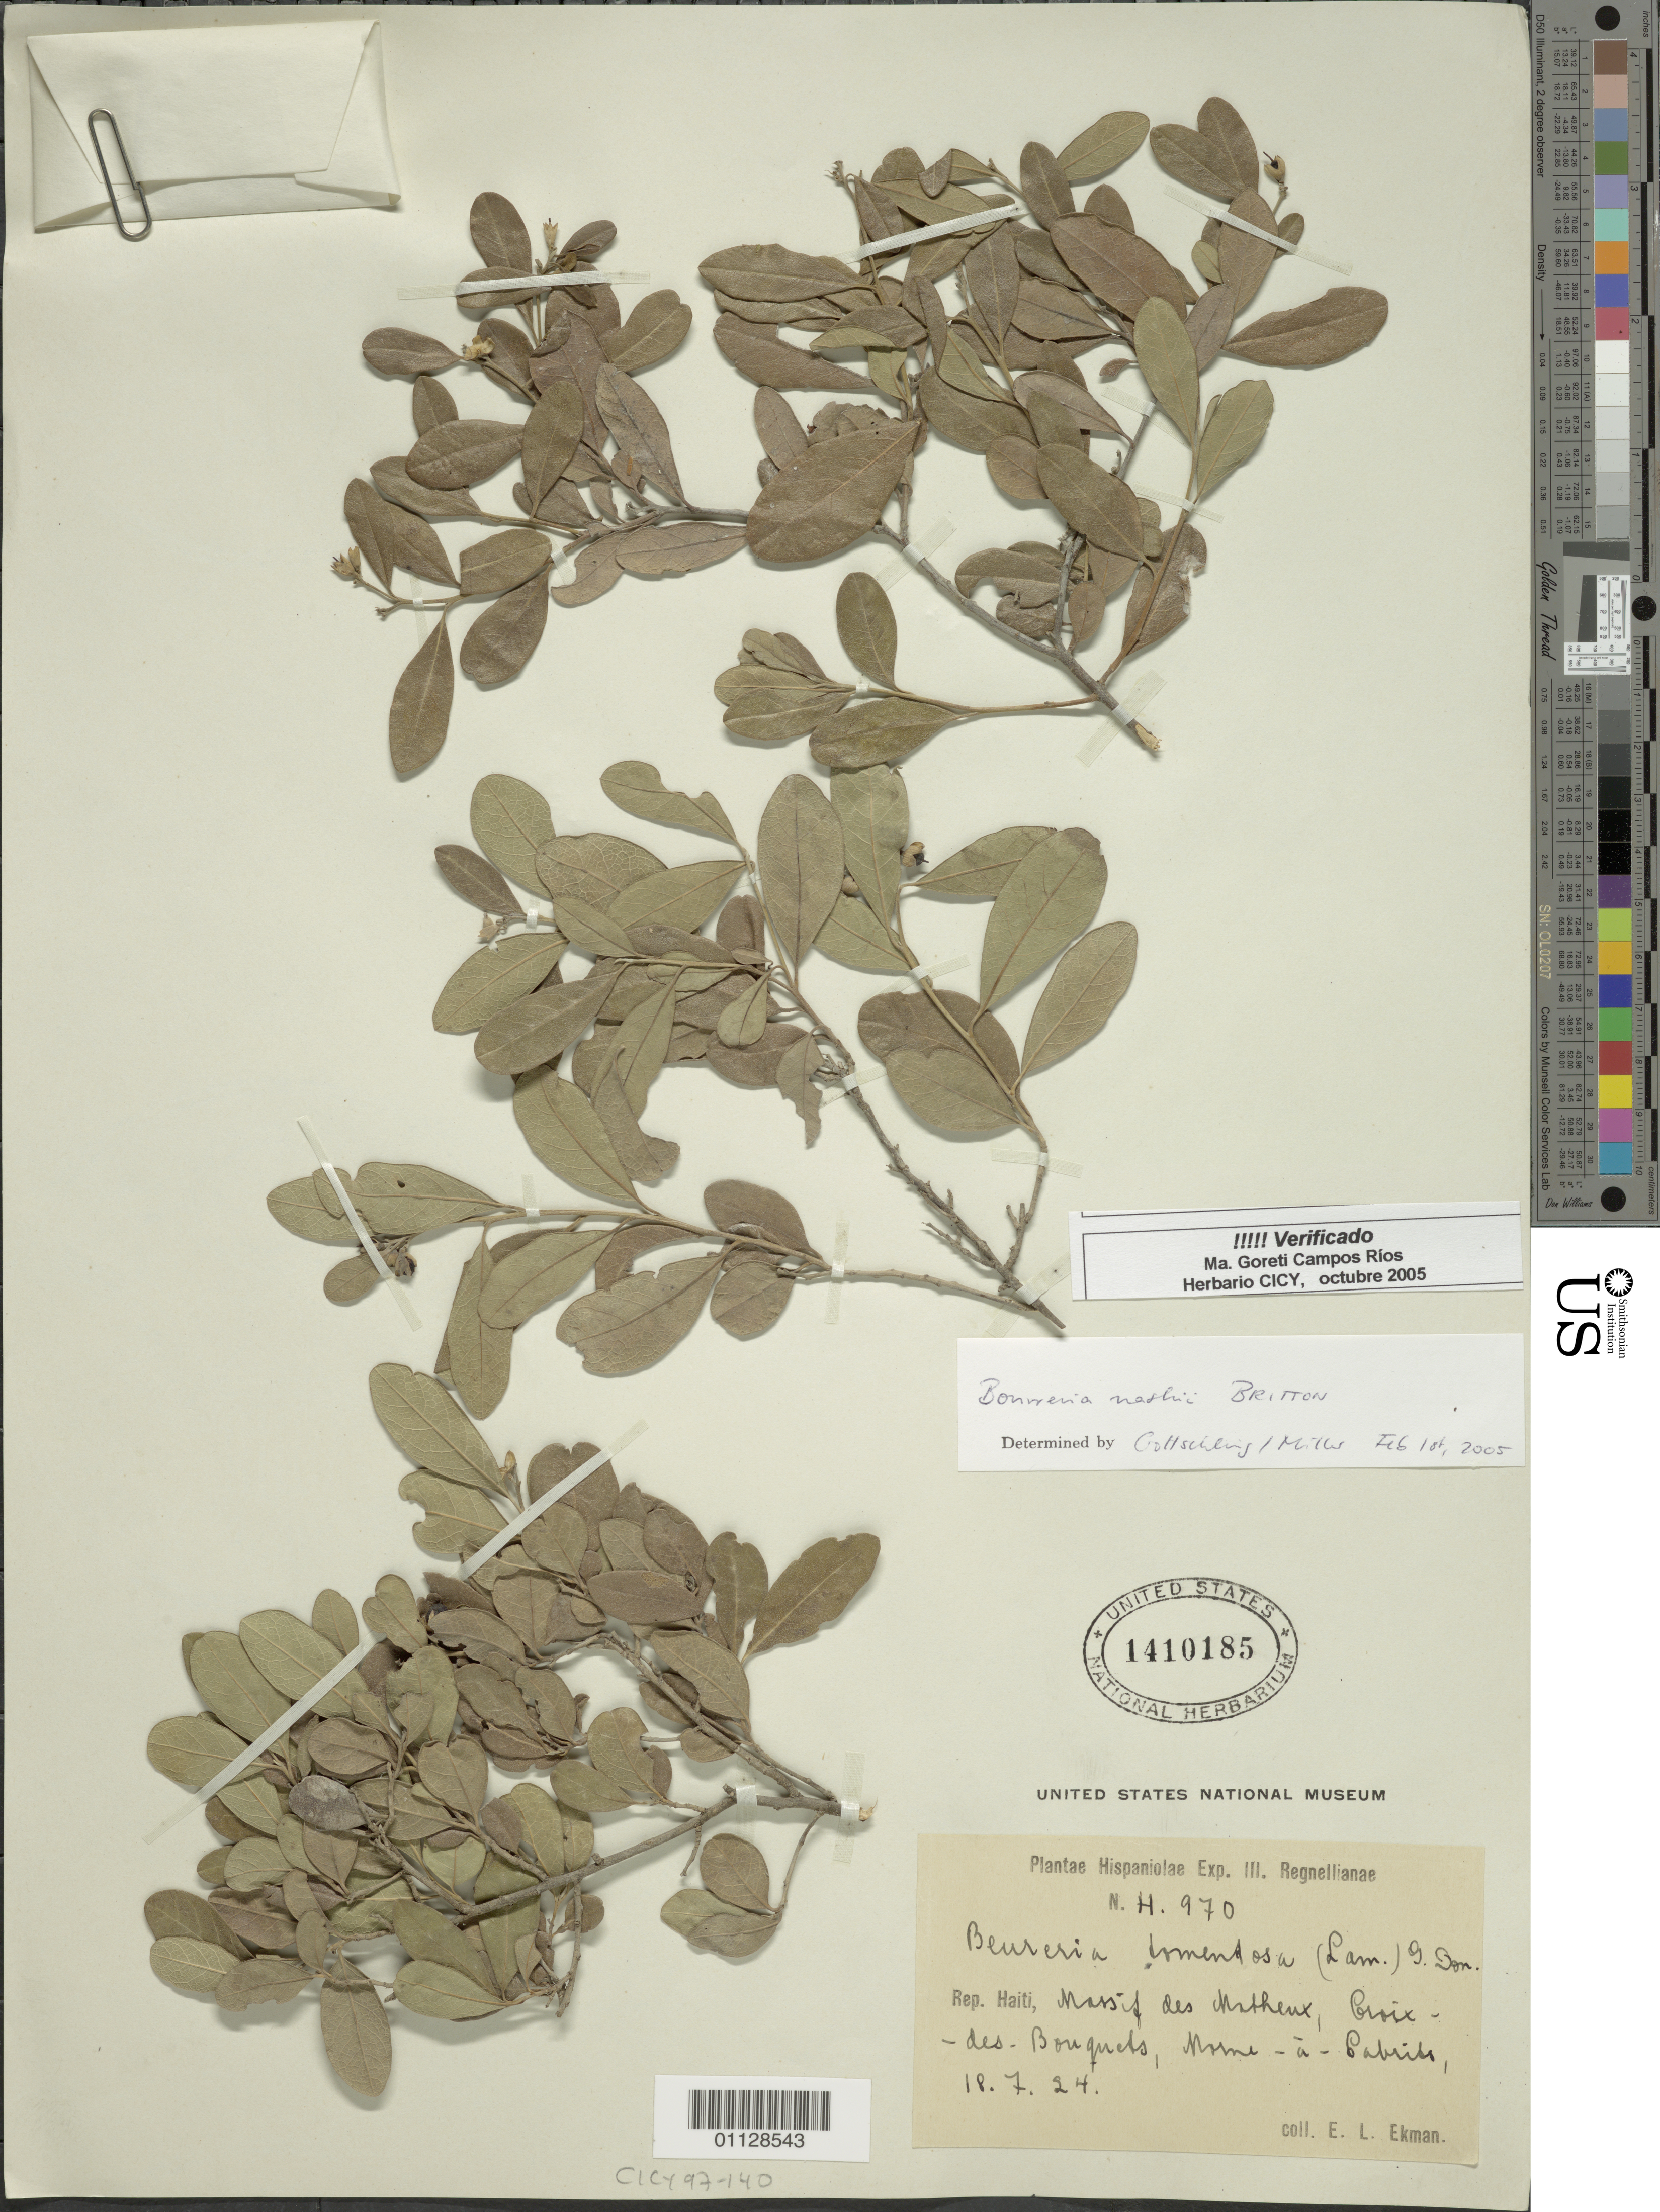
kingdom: Plantae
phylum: Tracheophyta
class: Magnoliopsida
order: Boraginales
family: Ehretiaceae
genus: Bourreria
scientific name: Bourreria nashii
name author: Britton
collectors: E. L. Ekman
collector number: H. 970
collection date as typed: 18 Jul 1924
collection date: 1924-07-18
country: Haiti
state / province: Óuest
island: Hispaniola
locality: Massif des Matheux, Croix-des-Bouquets, Morne-à-Cabrits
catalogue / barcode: US 1410185